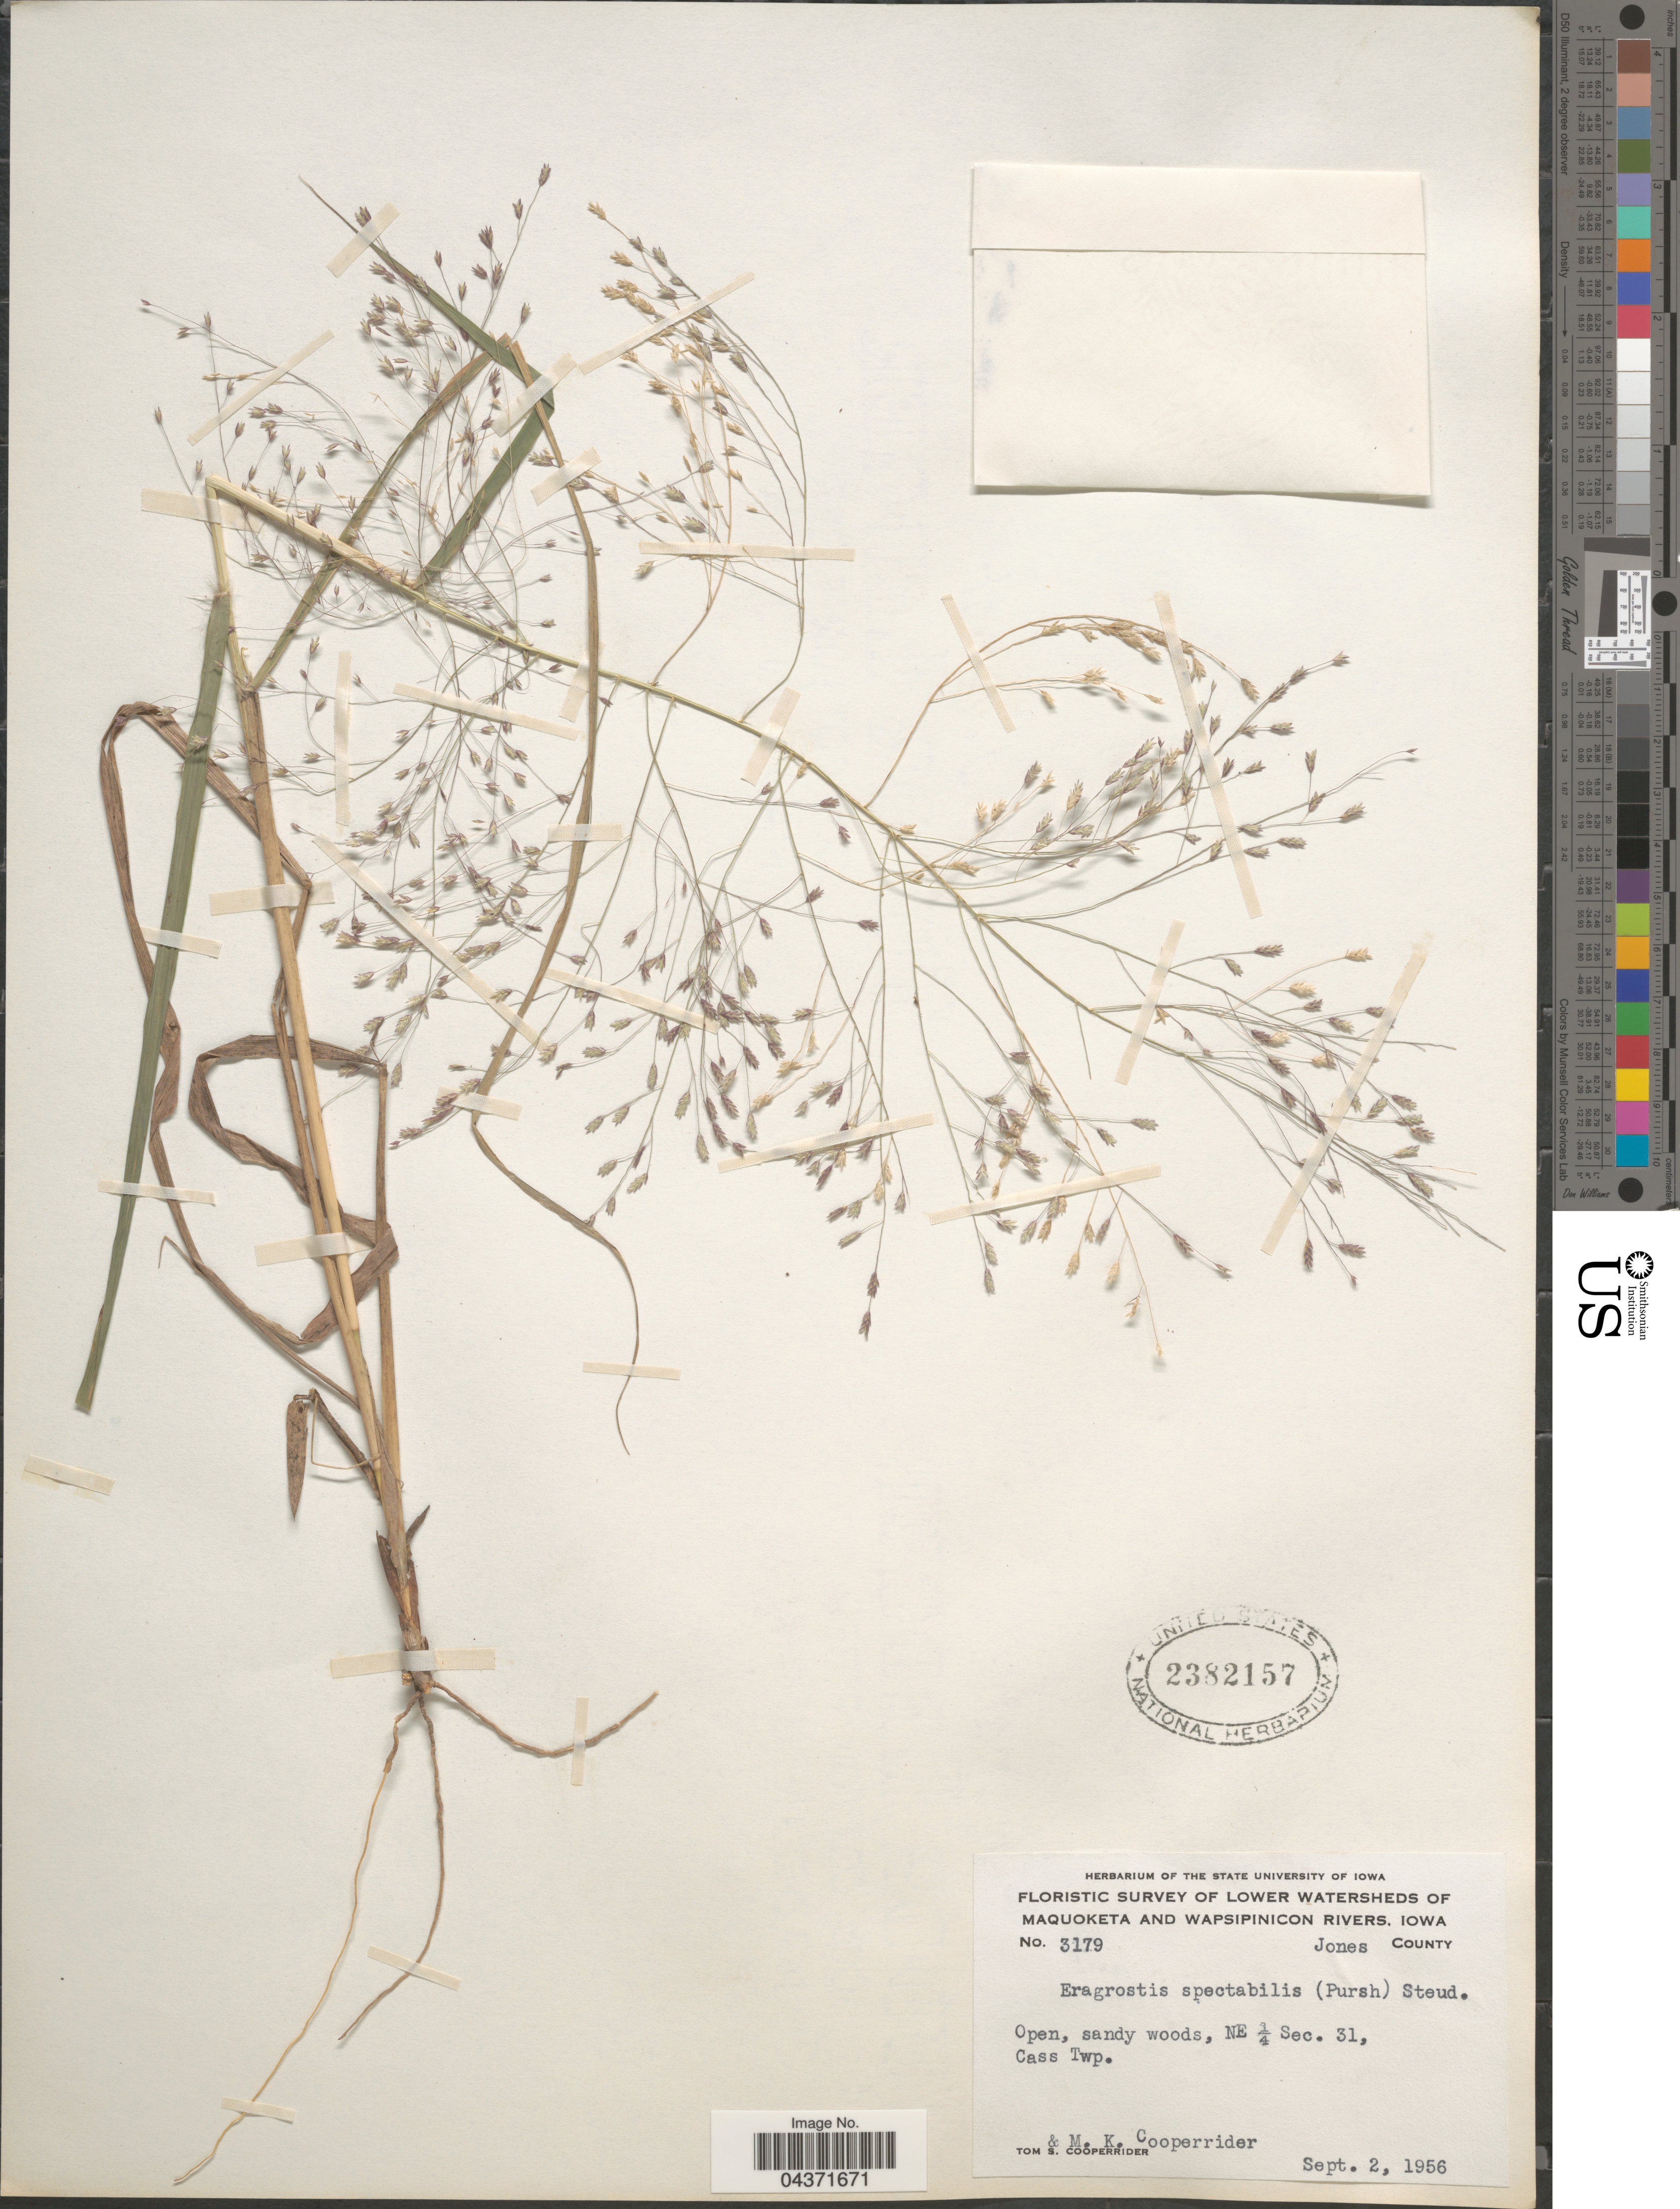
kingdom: Plantae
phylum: Tracheophyta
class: Liliopsida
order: Poales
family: Poaceae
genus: Eragrostis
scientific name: Eragrostis spectabilis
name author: (Pursh) Steud.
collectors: T. S. Cooperrider & M. Cooperrider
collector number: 3179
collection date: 1956-09-02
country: United States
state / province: Iowa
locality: Florestic Survey of Lower watersheds of Maquoketa and Wapsipicon Rivers. Jones County. NE ¼ Sec. 31, Cass Twp.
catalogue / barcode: US 2382157